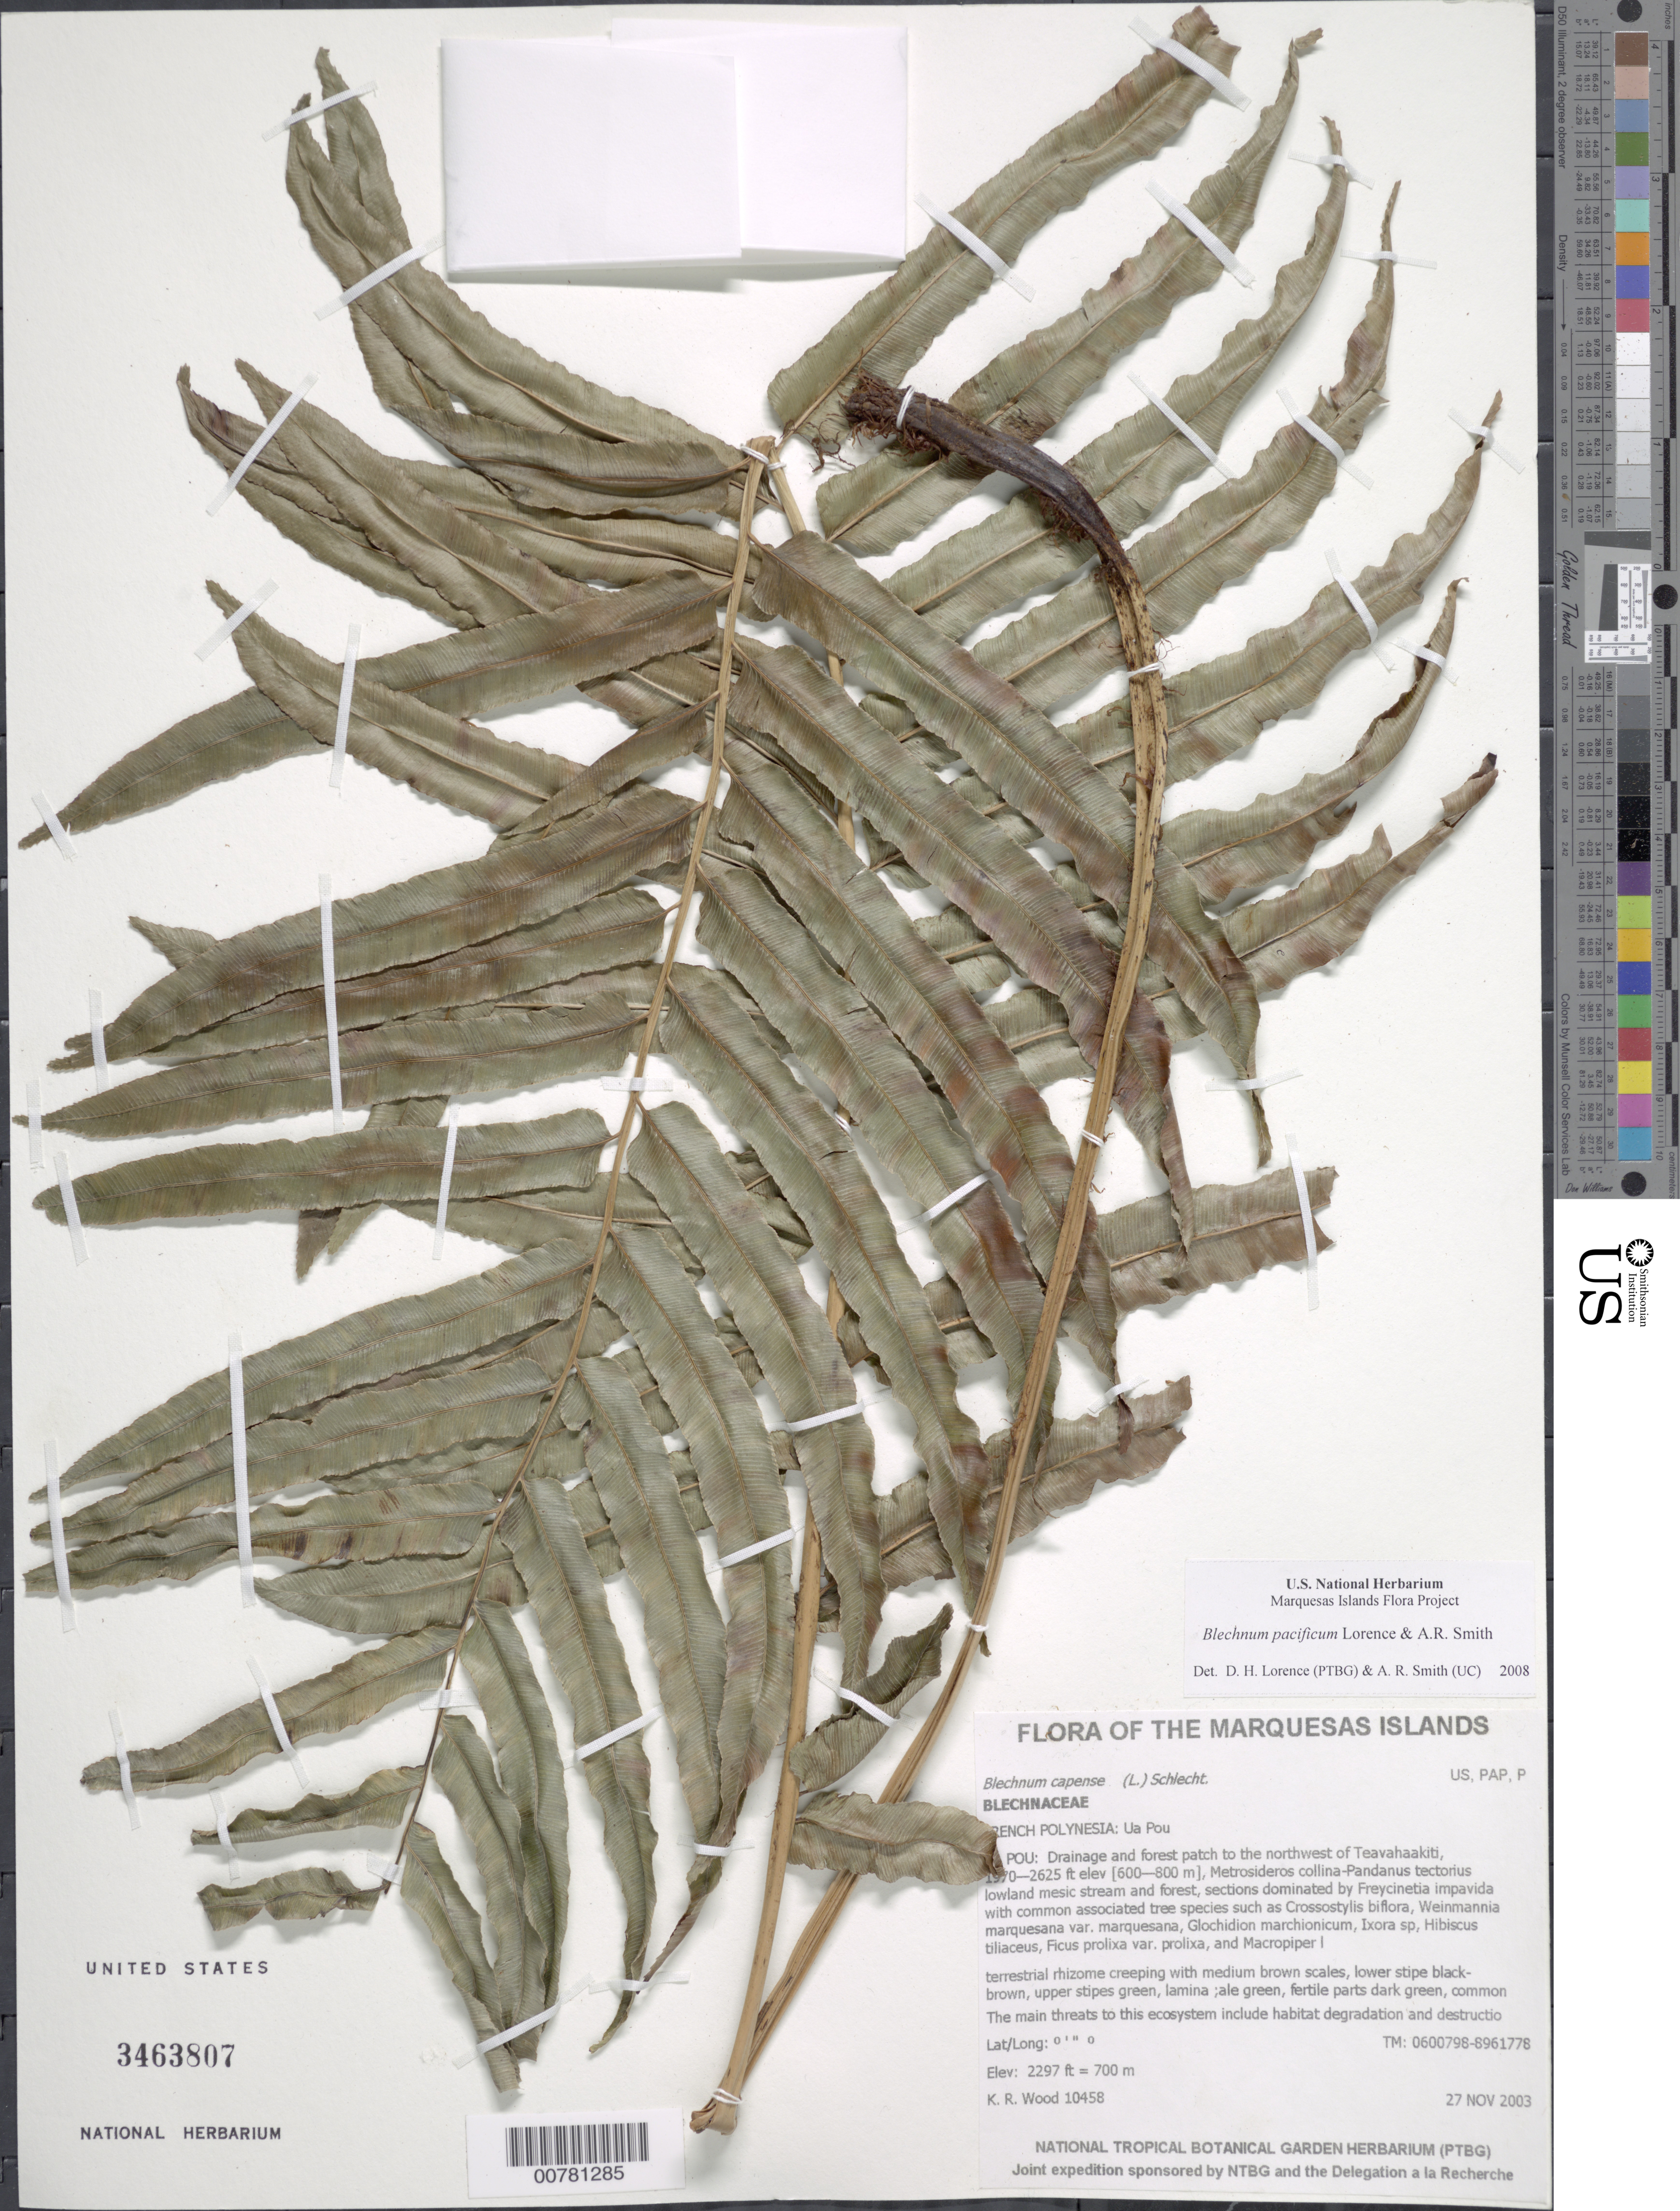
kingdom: Plantae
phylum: Tracheophyta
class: Polypodiopsida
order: Polypodiales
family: Blechnaceae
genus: Blechnum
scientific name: Blechnum pacificum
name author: Lorence & A.R. Sm.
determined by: Lorence, David H.; Smith, A. R.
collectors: K. R. Wood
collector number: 10458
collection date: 2003-11-27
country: French Polynesia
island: Ua Pou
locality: Drainage and forest patch to the northwest of Teavahaakiti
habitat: Metrosideros collina - Pandanus tectorius lowland mesic stream and forest with sections dominated by Freycinetia impavida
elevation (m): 700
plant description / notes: Habitat degradation and destruction by feral pigs, catastrophic extinction through environmental events, predation by rats [Rattus exulans] that eat seeds, competition with non-native plant taxa such as Ageratum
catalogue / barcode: US 3463807